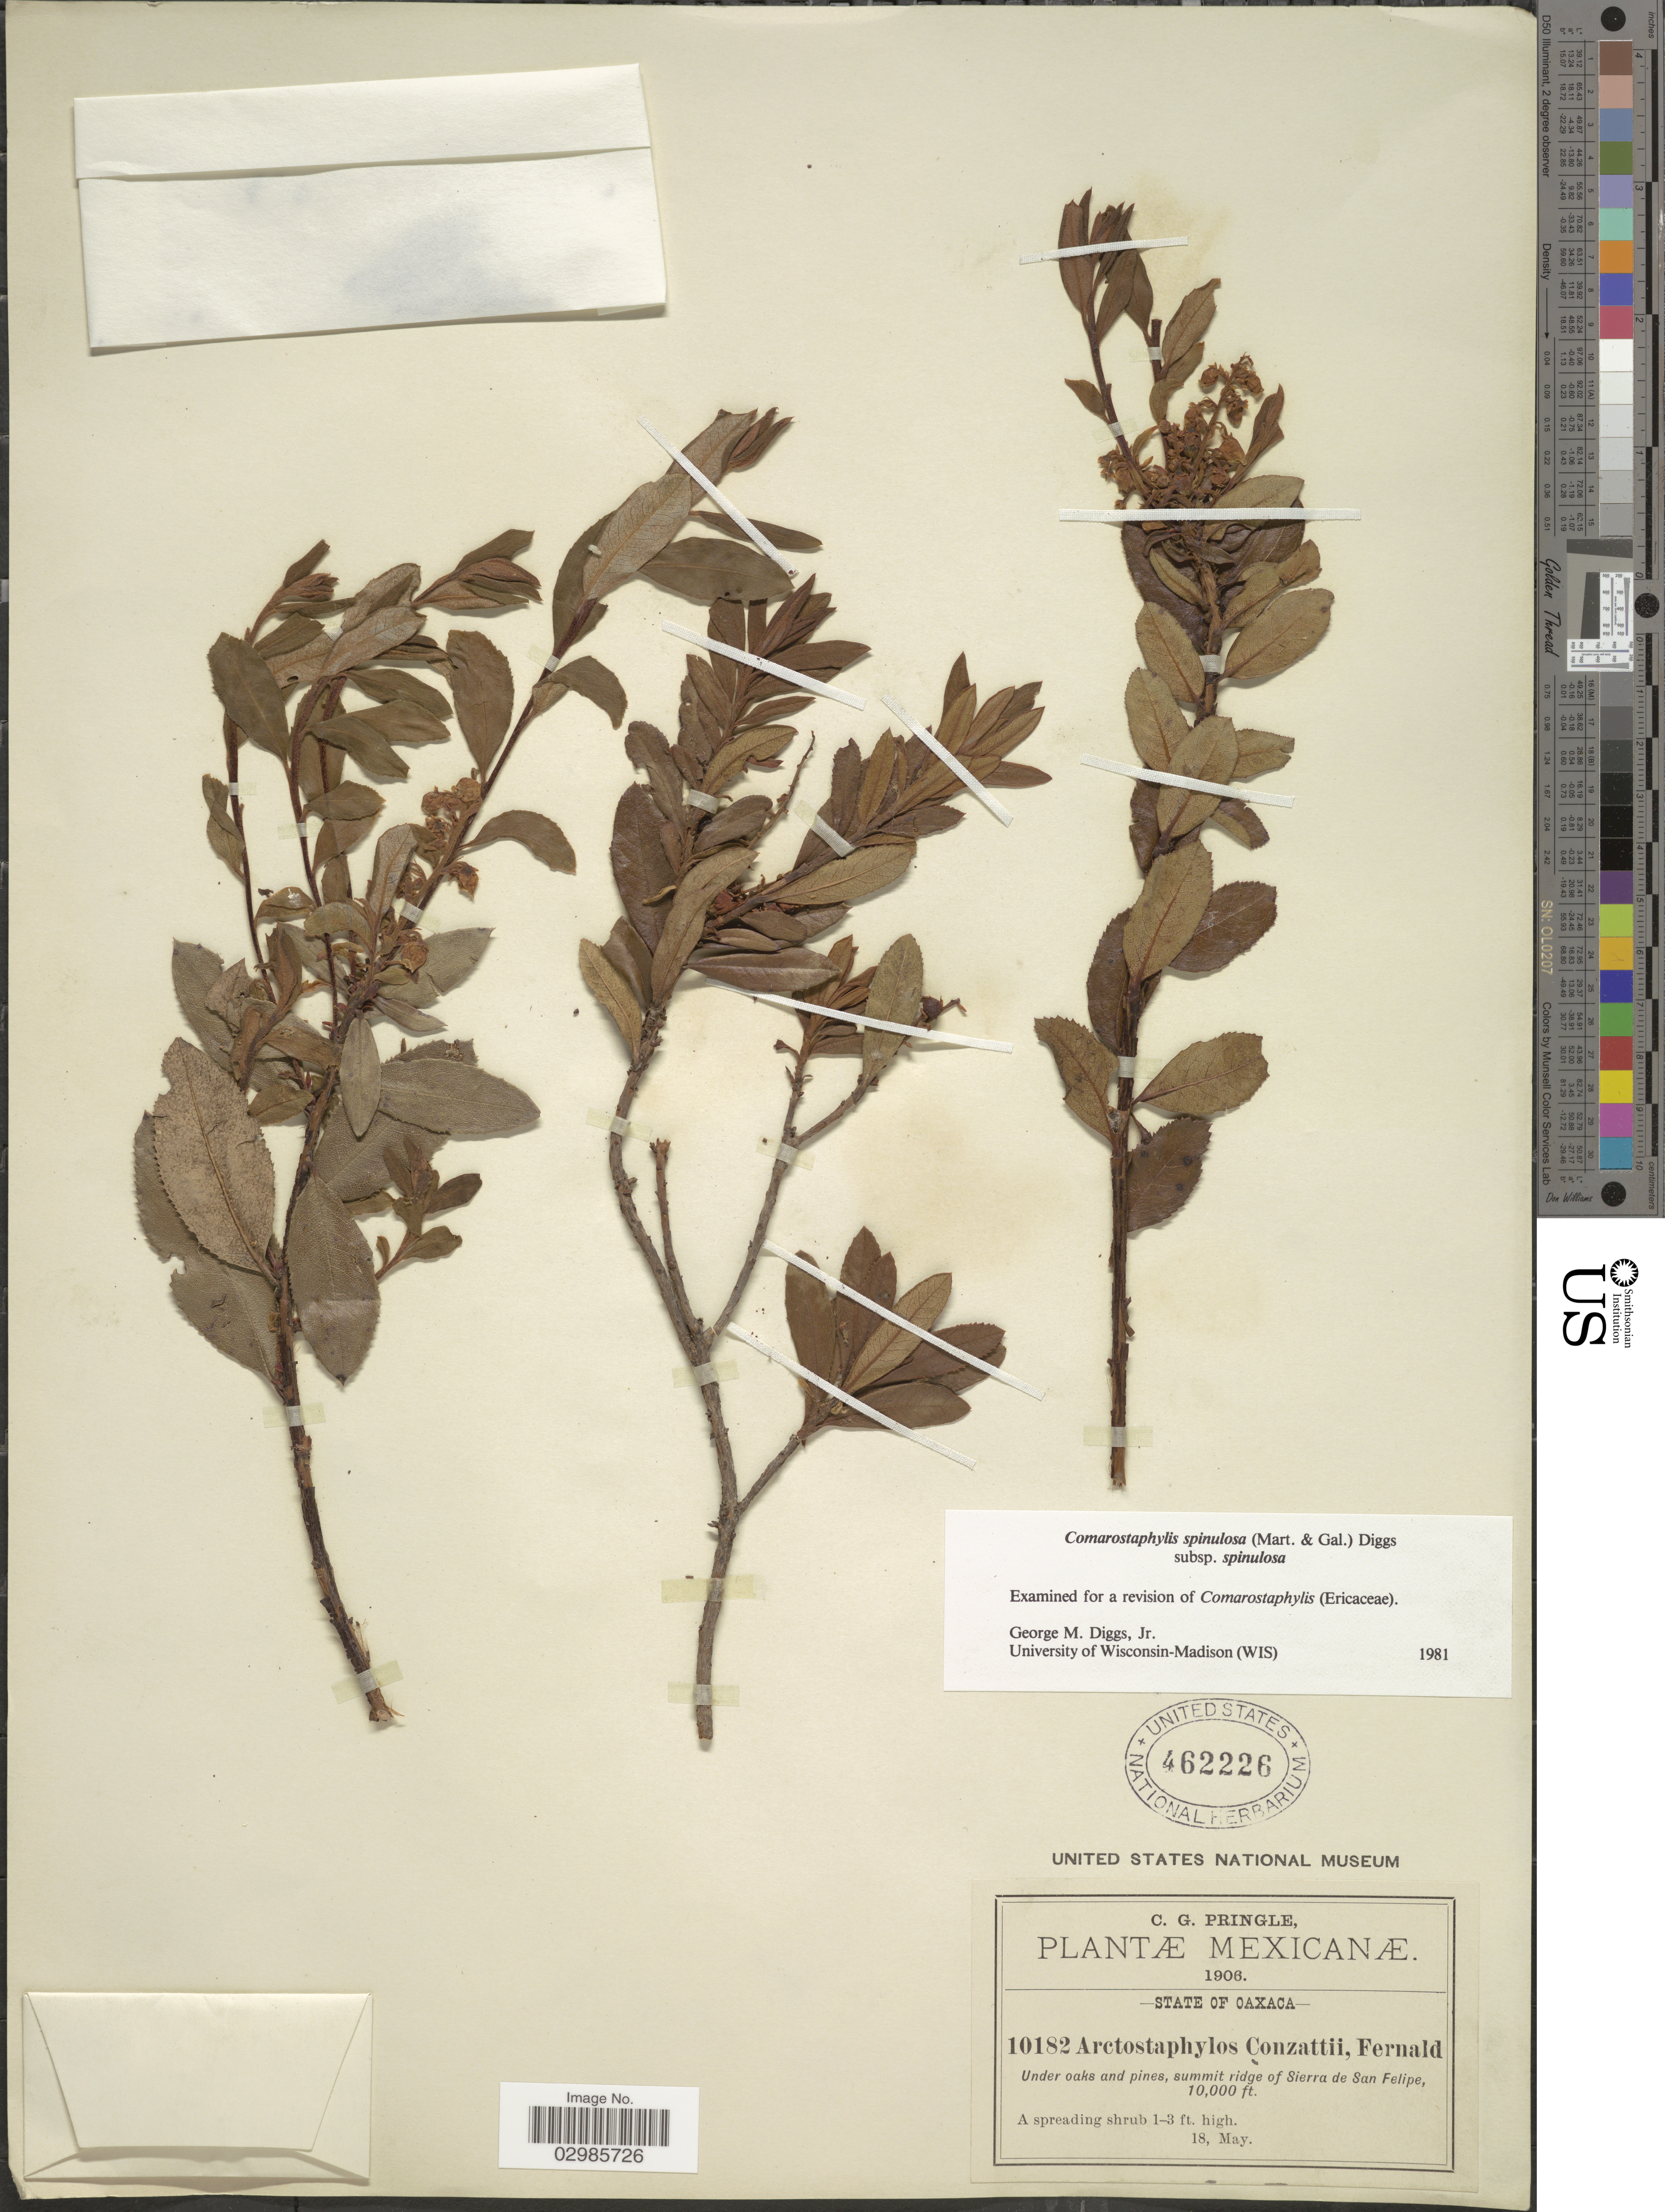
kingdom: Plantae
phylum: Tracheophyta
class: Magnoliopsida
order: Ericales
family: Ericaceae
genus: Comarostaphylis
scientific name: Comarostaphylis glaucescens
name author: (Kunth) Zucc. ex Klotzsch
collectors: C. G. Pringle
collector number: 10182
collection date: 1906-05-18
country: Mexico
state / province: Oaxaca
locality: Under oaks and pines, summit ridge of Sierra de San Felipe.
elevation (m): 3048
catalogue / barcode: US 462226